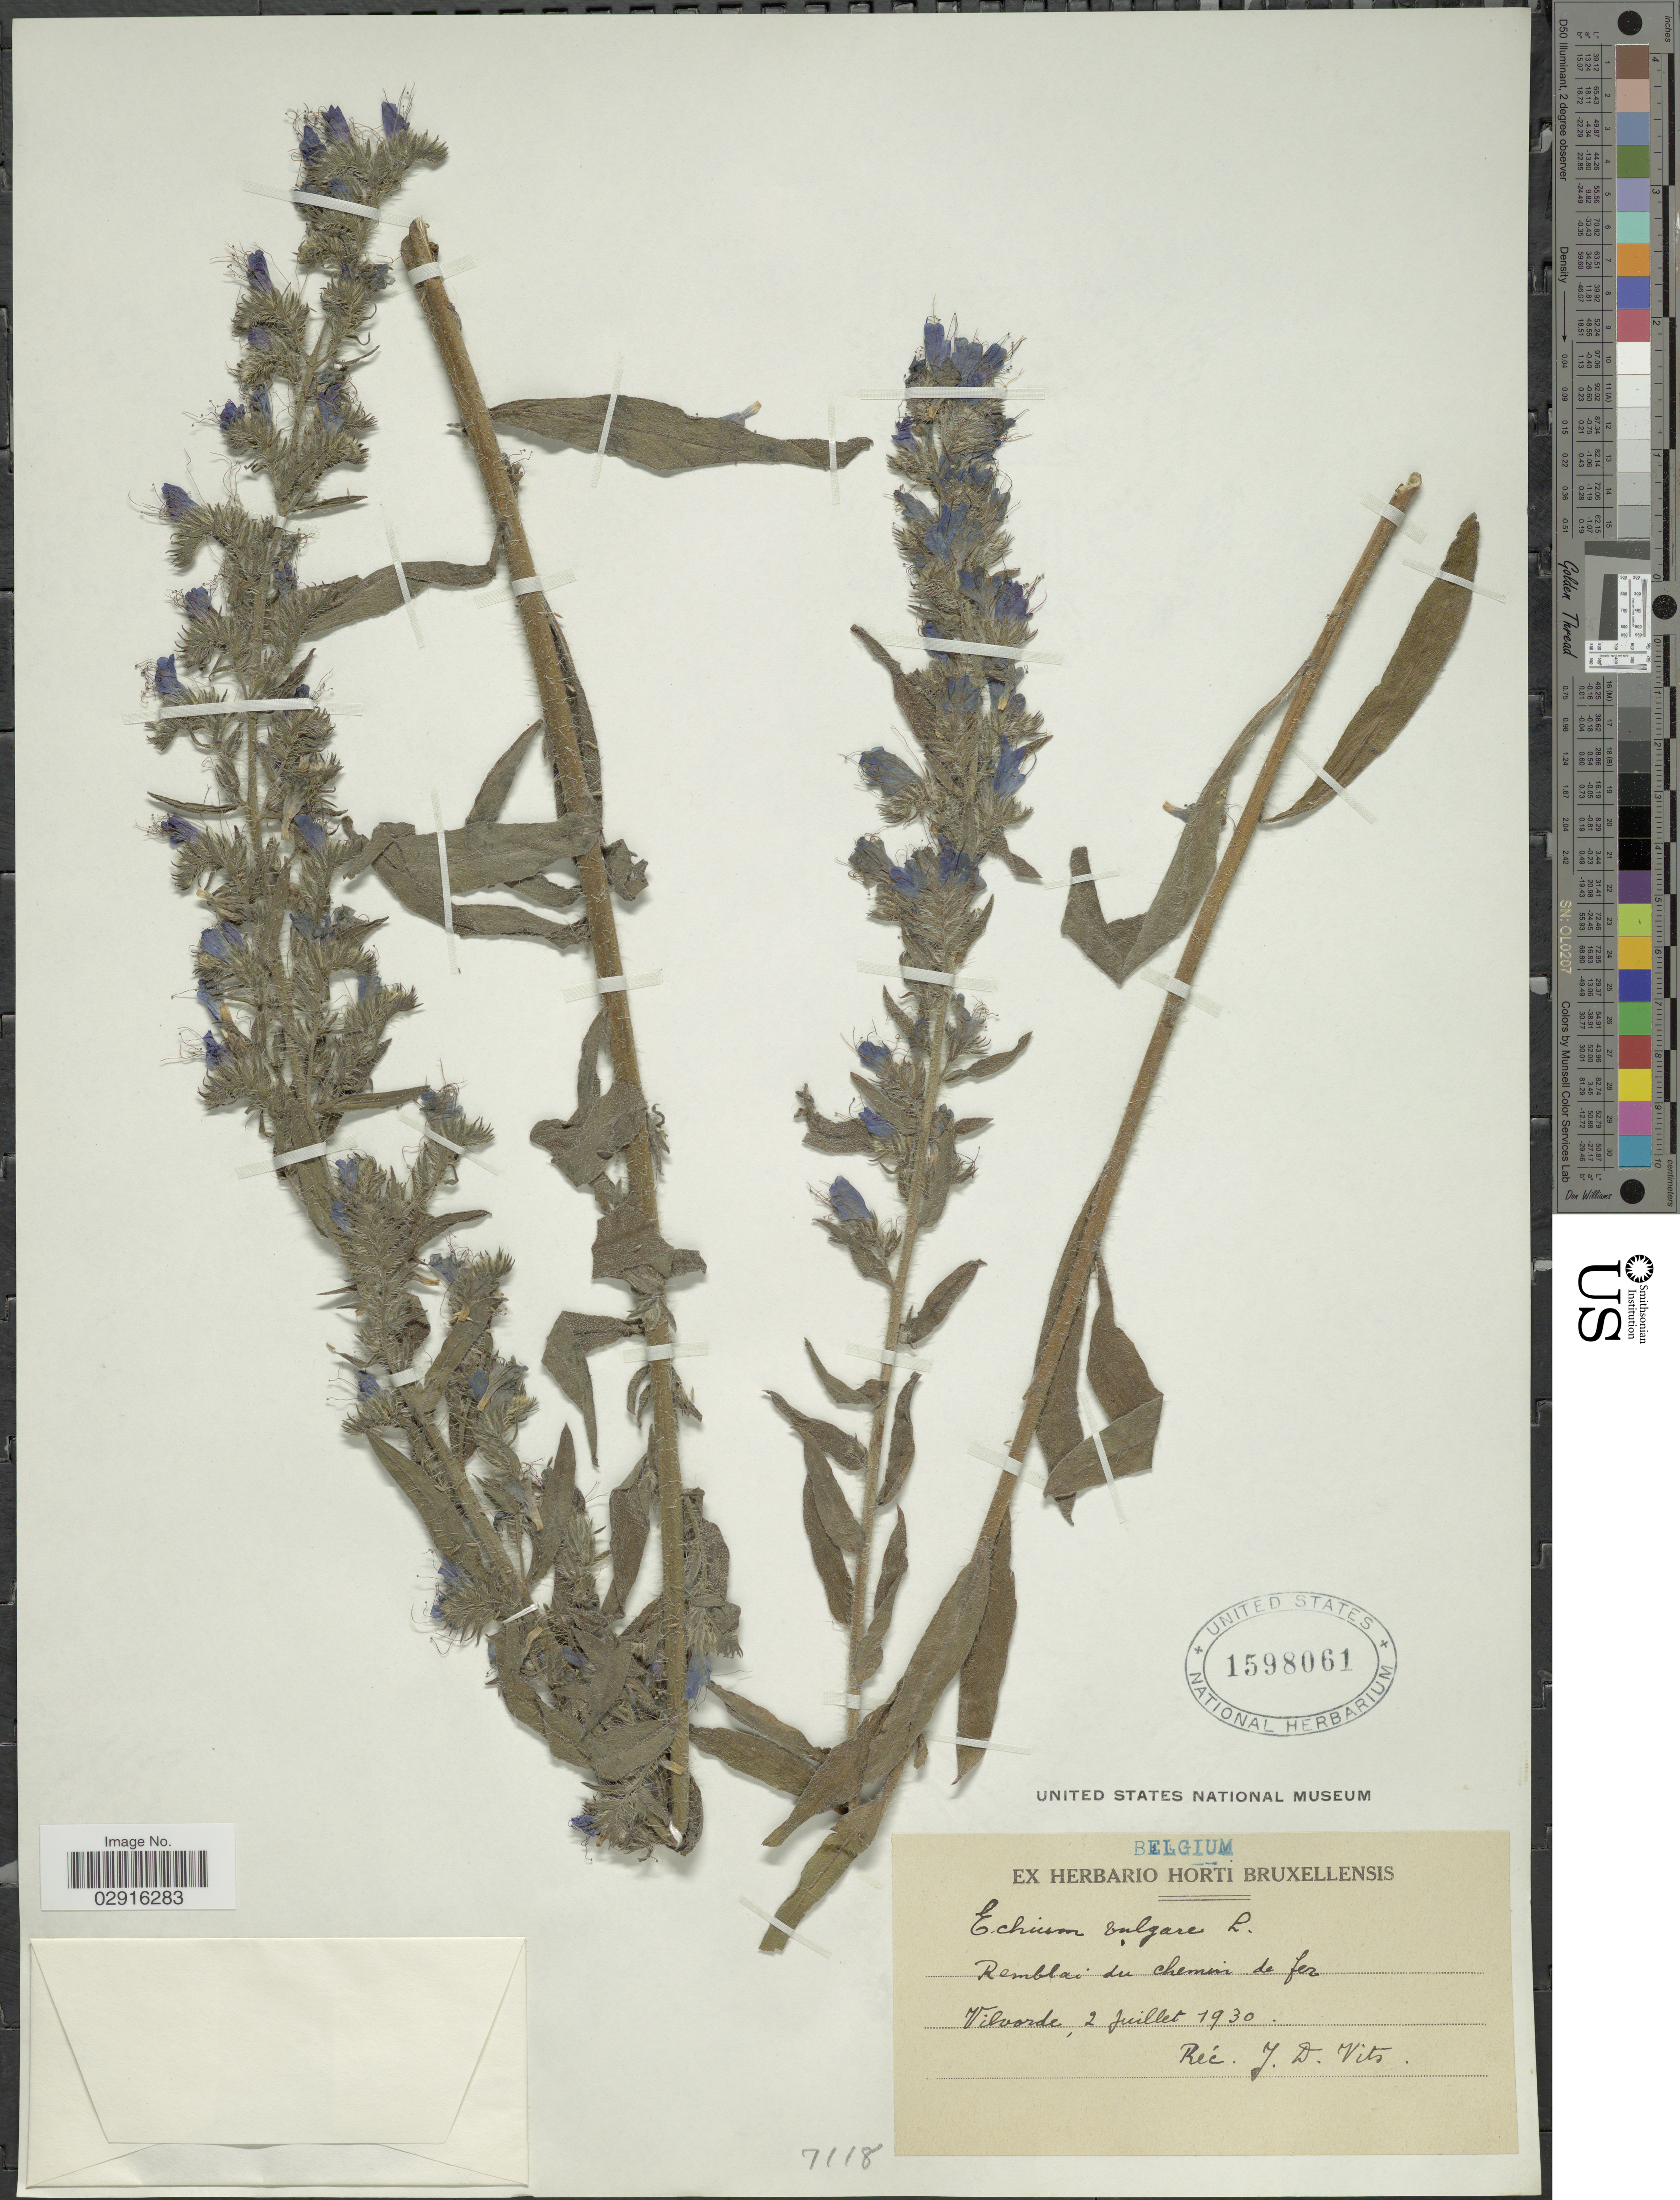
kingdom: Plantae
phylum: Tracheophyta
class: Magnoliopsida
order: Boraginales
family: Boraginaceae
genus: Echium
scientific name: Echium vulgare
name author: L.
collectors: J. Vits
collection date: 1930-07-02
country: Belgium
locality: Vilvorde.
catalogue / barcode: US 1598061